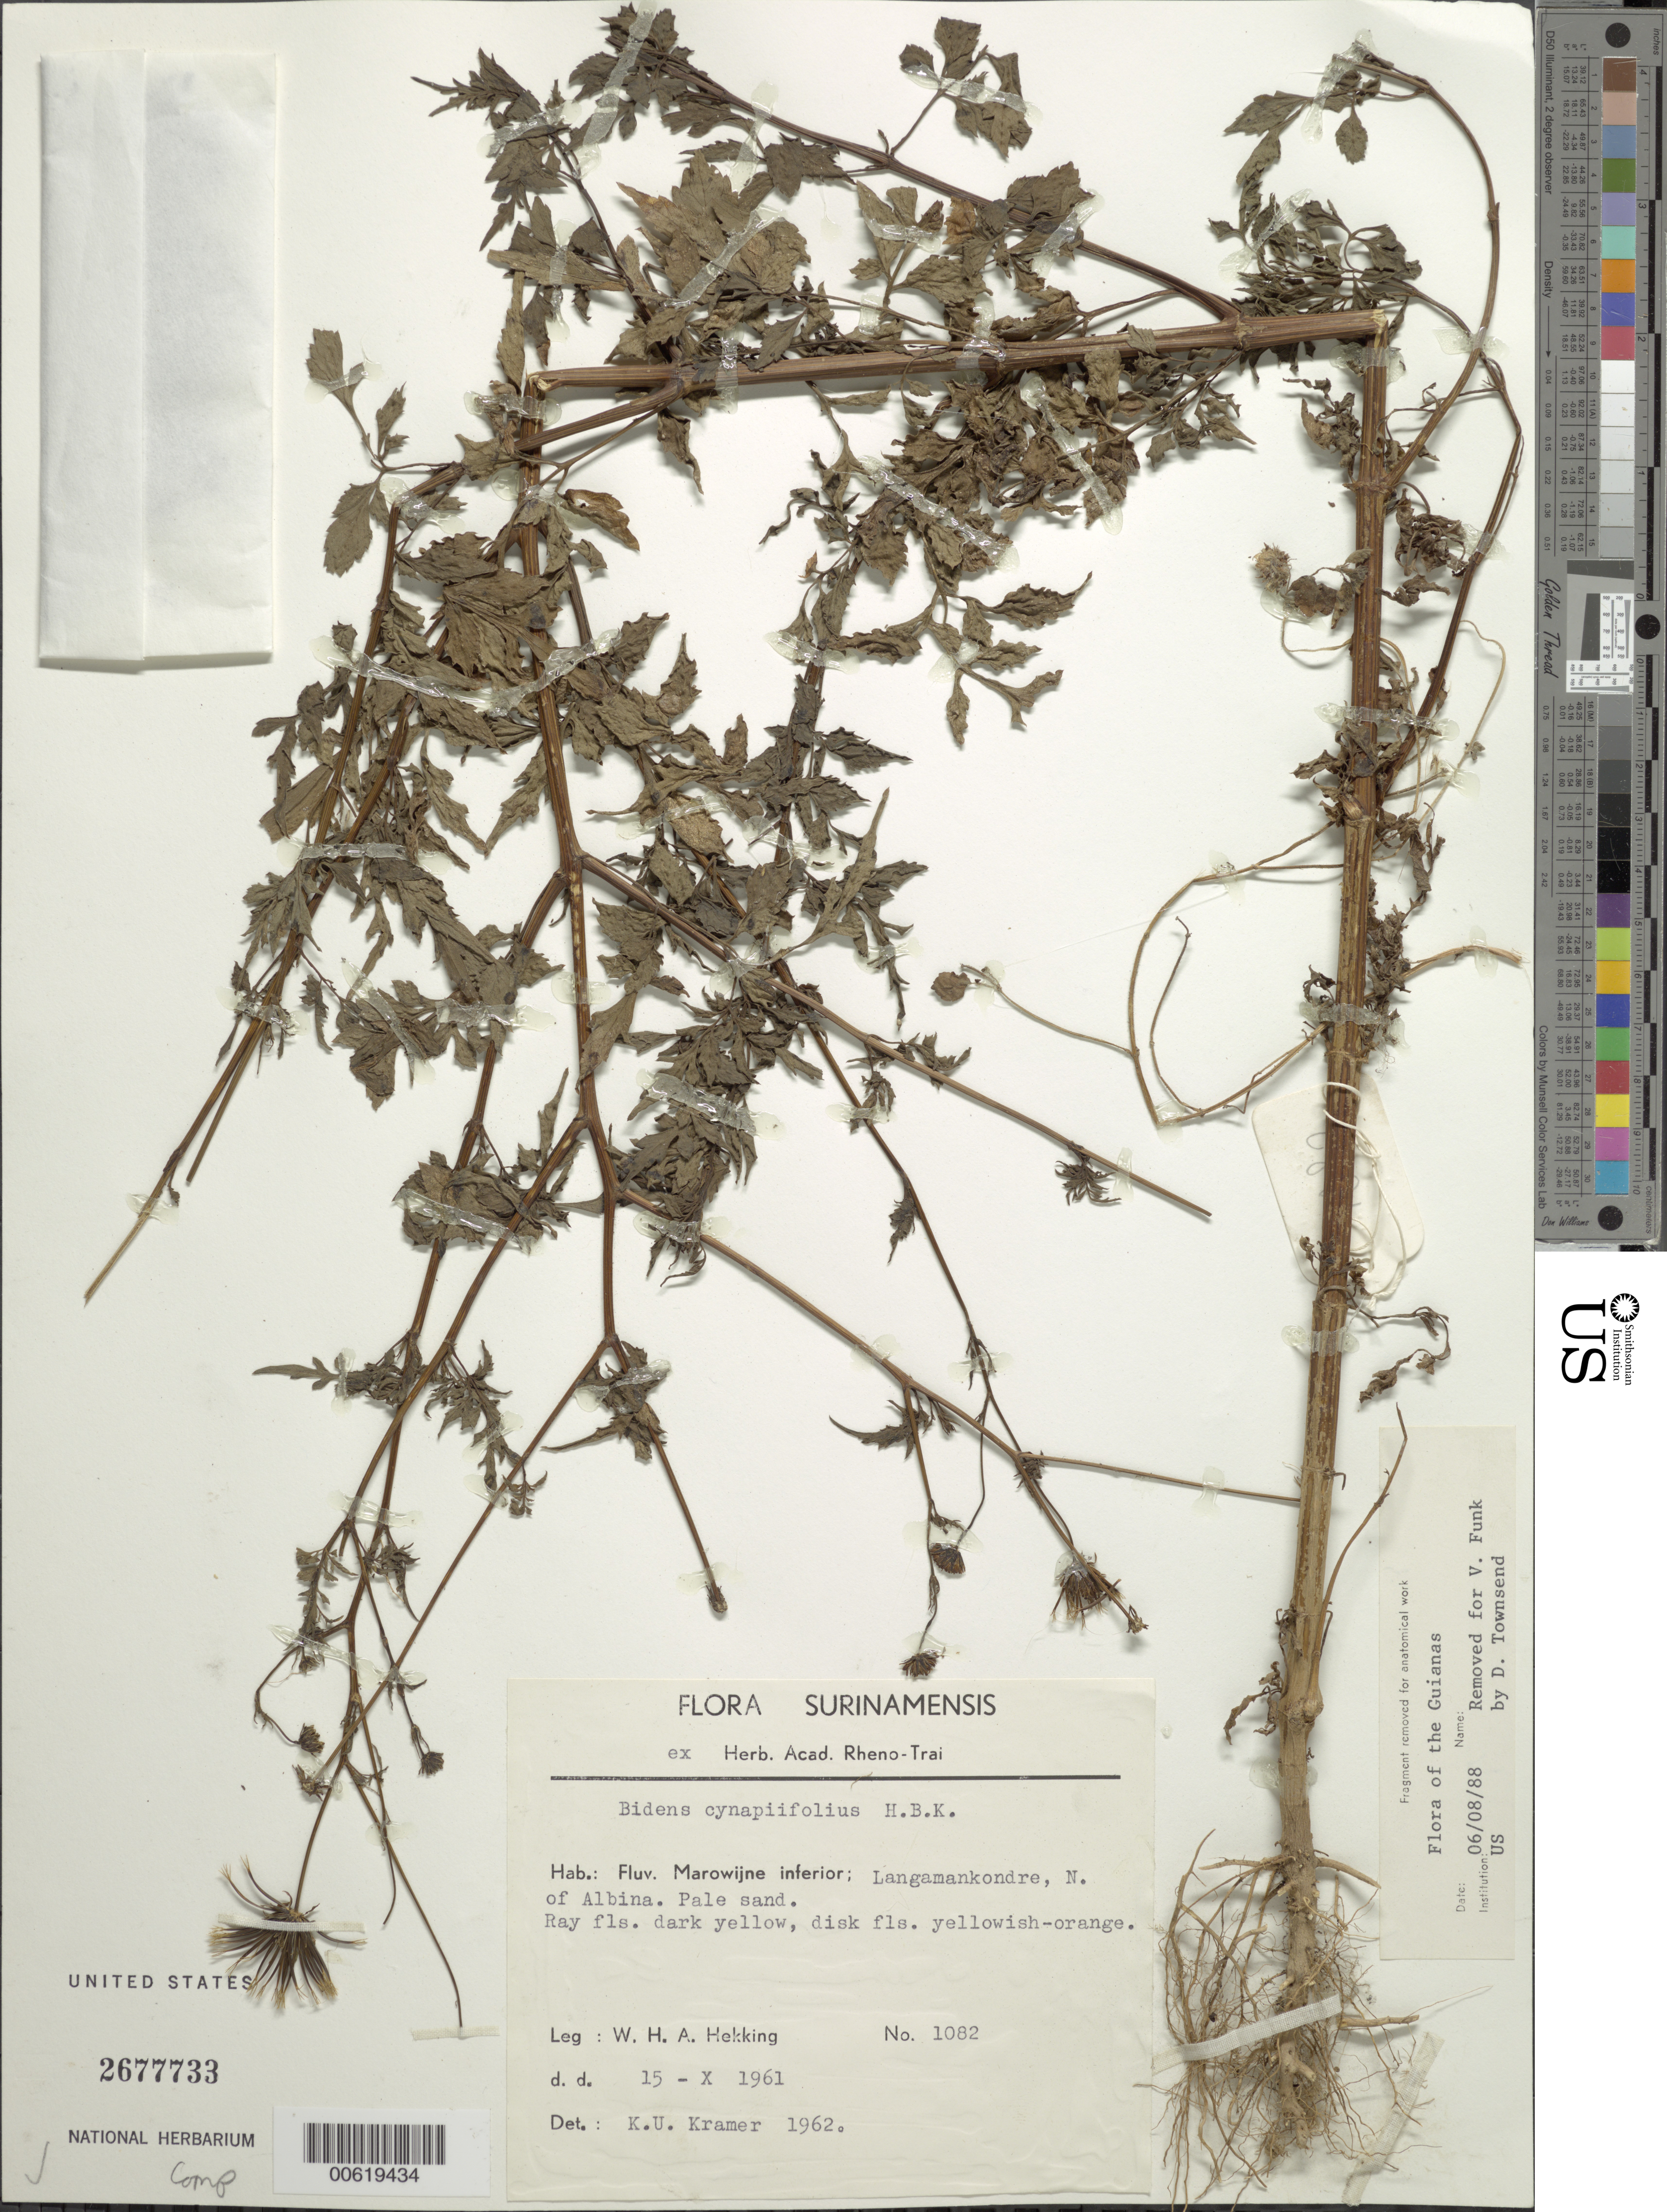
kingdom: Plantae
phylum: Tracheophyta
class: Magnoliopsida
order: Asterales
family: Asteraceae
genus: Bidens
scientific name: Bidens cynapiifolia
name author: Kunth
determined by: Kramer, K. U.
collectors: W. H. A. Hekking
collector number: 1082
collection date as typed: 15-Oct-61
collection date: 1961-10-15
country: Suriname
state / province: Marowijne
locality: Fleuve Marowijne inferíor, Langamankondre, N of Albina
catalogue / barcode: US 2677733